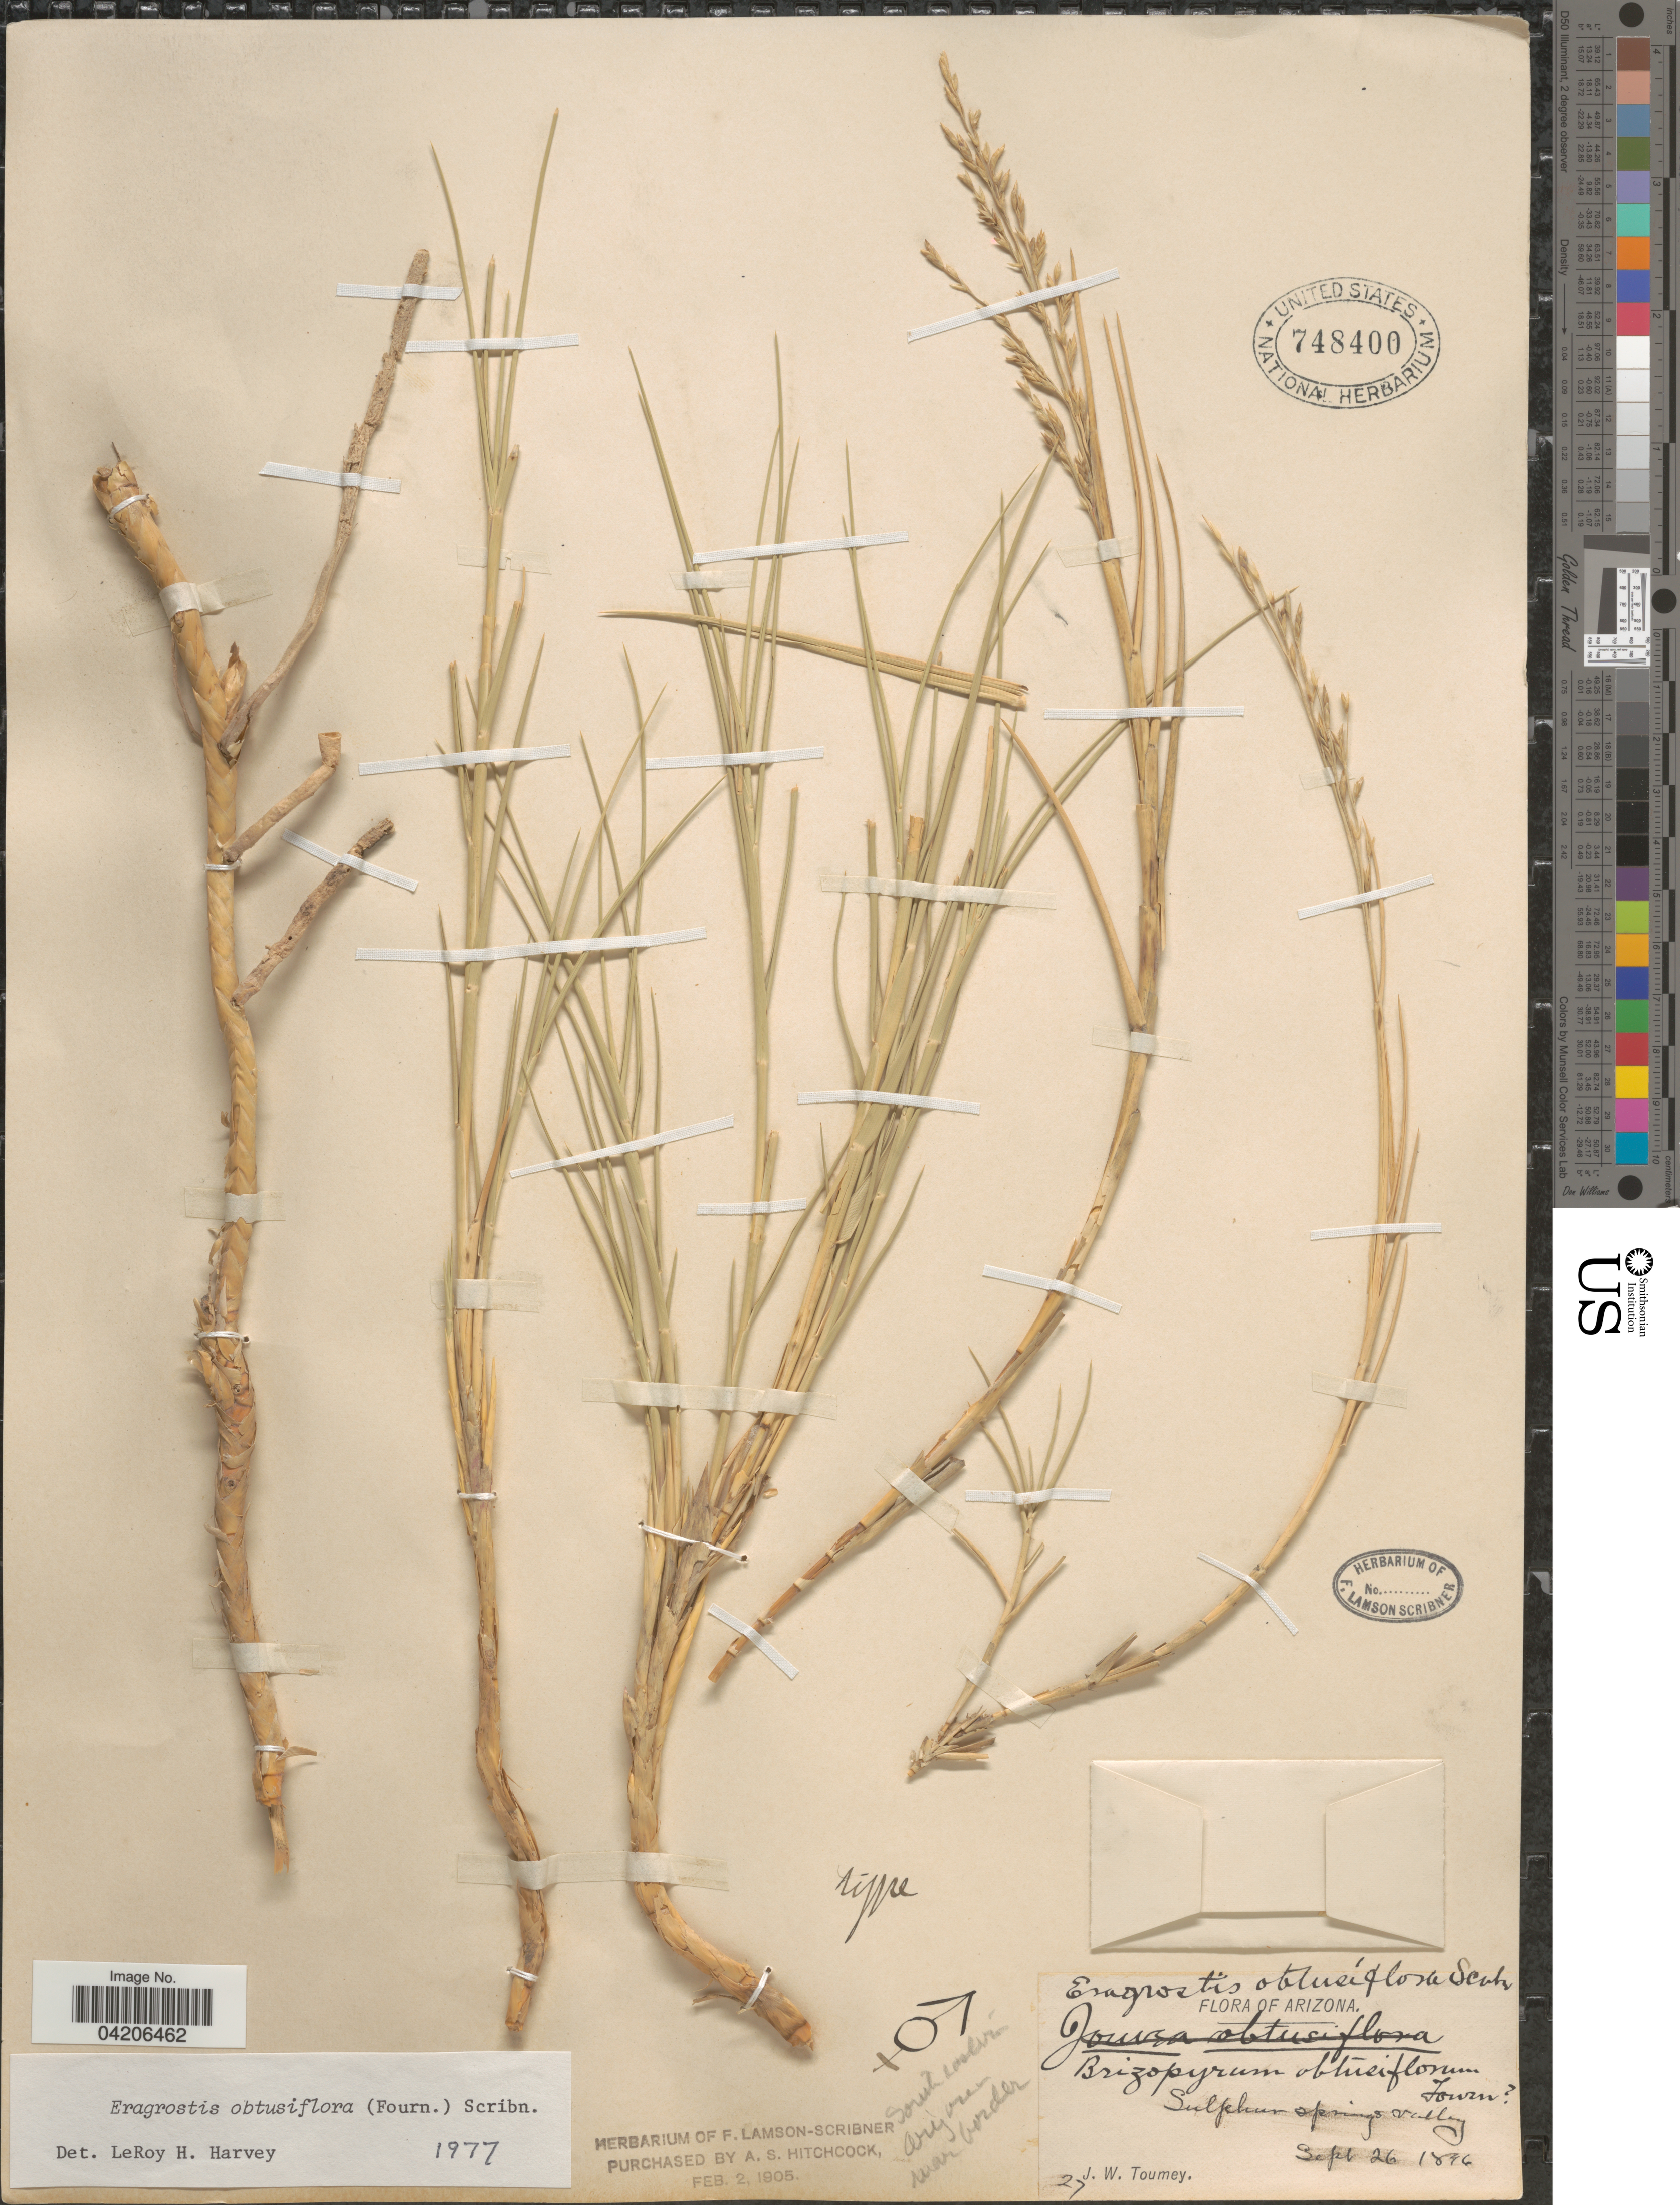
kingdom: Plantae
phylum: Tracheophyta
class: Liliopsida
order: Poales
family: Poaceae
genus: Kalinia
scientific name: Kalinia obtusiflora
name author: (E. Fourn.) H.L. Bell & Columbus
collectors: J. W. Toumey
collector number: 27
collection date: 1896-09-26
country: United States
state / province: Arizona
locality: Sulphur springs valley.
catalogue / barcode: US 748400